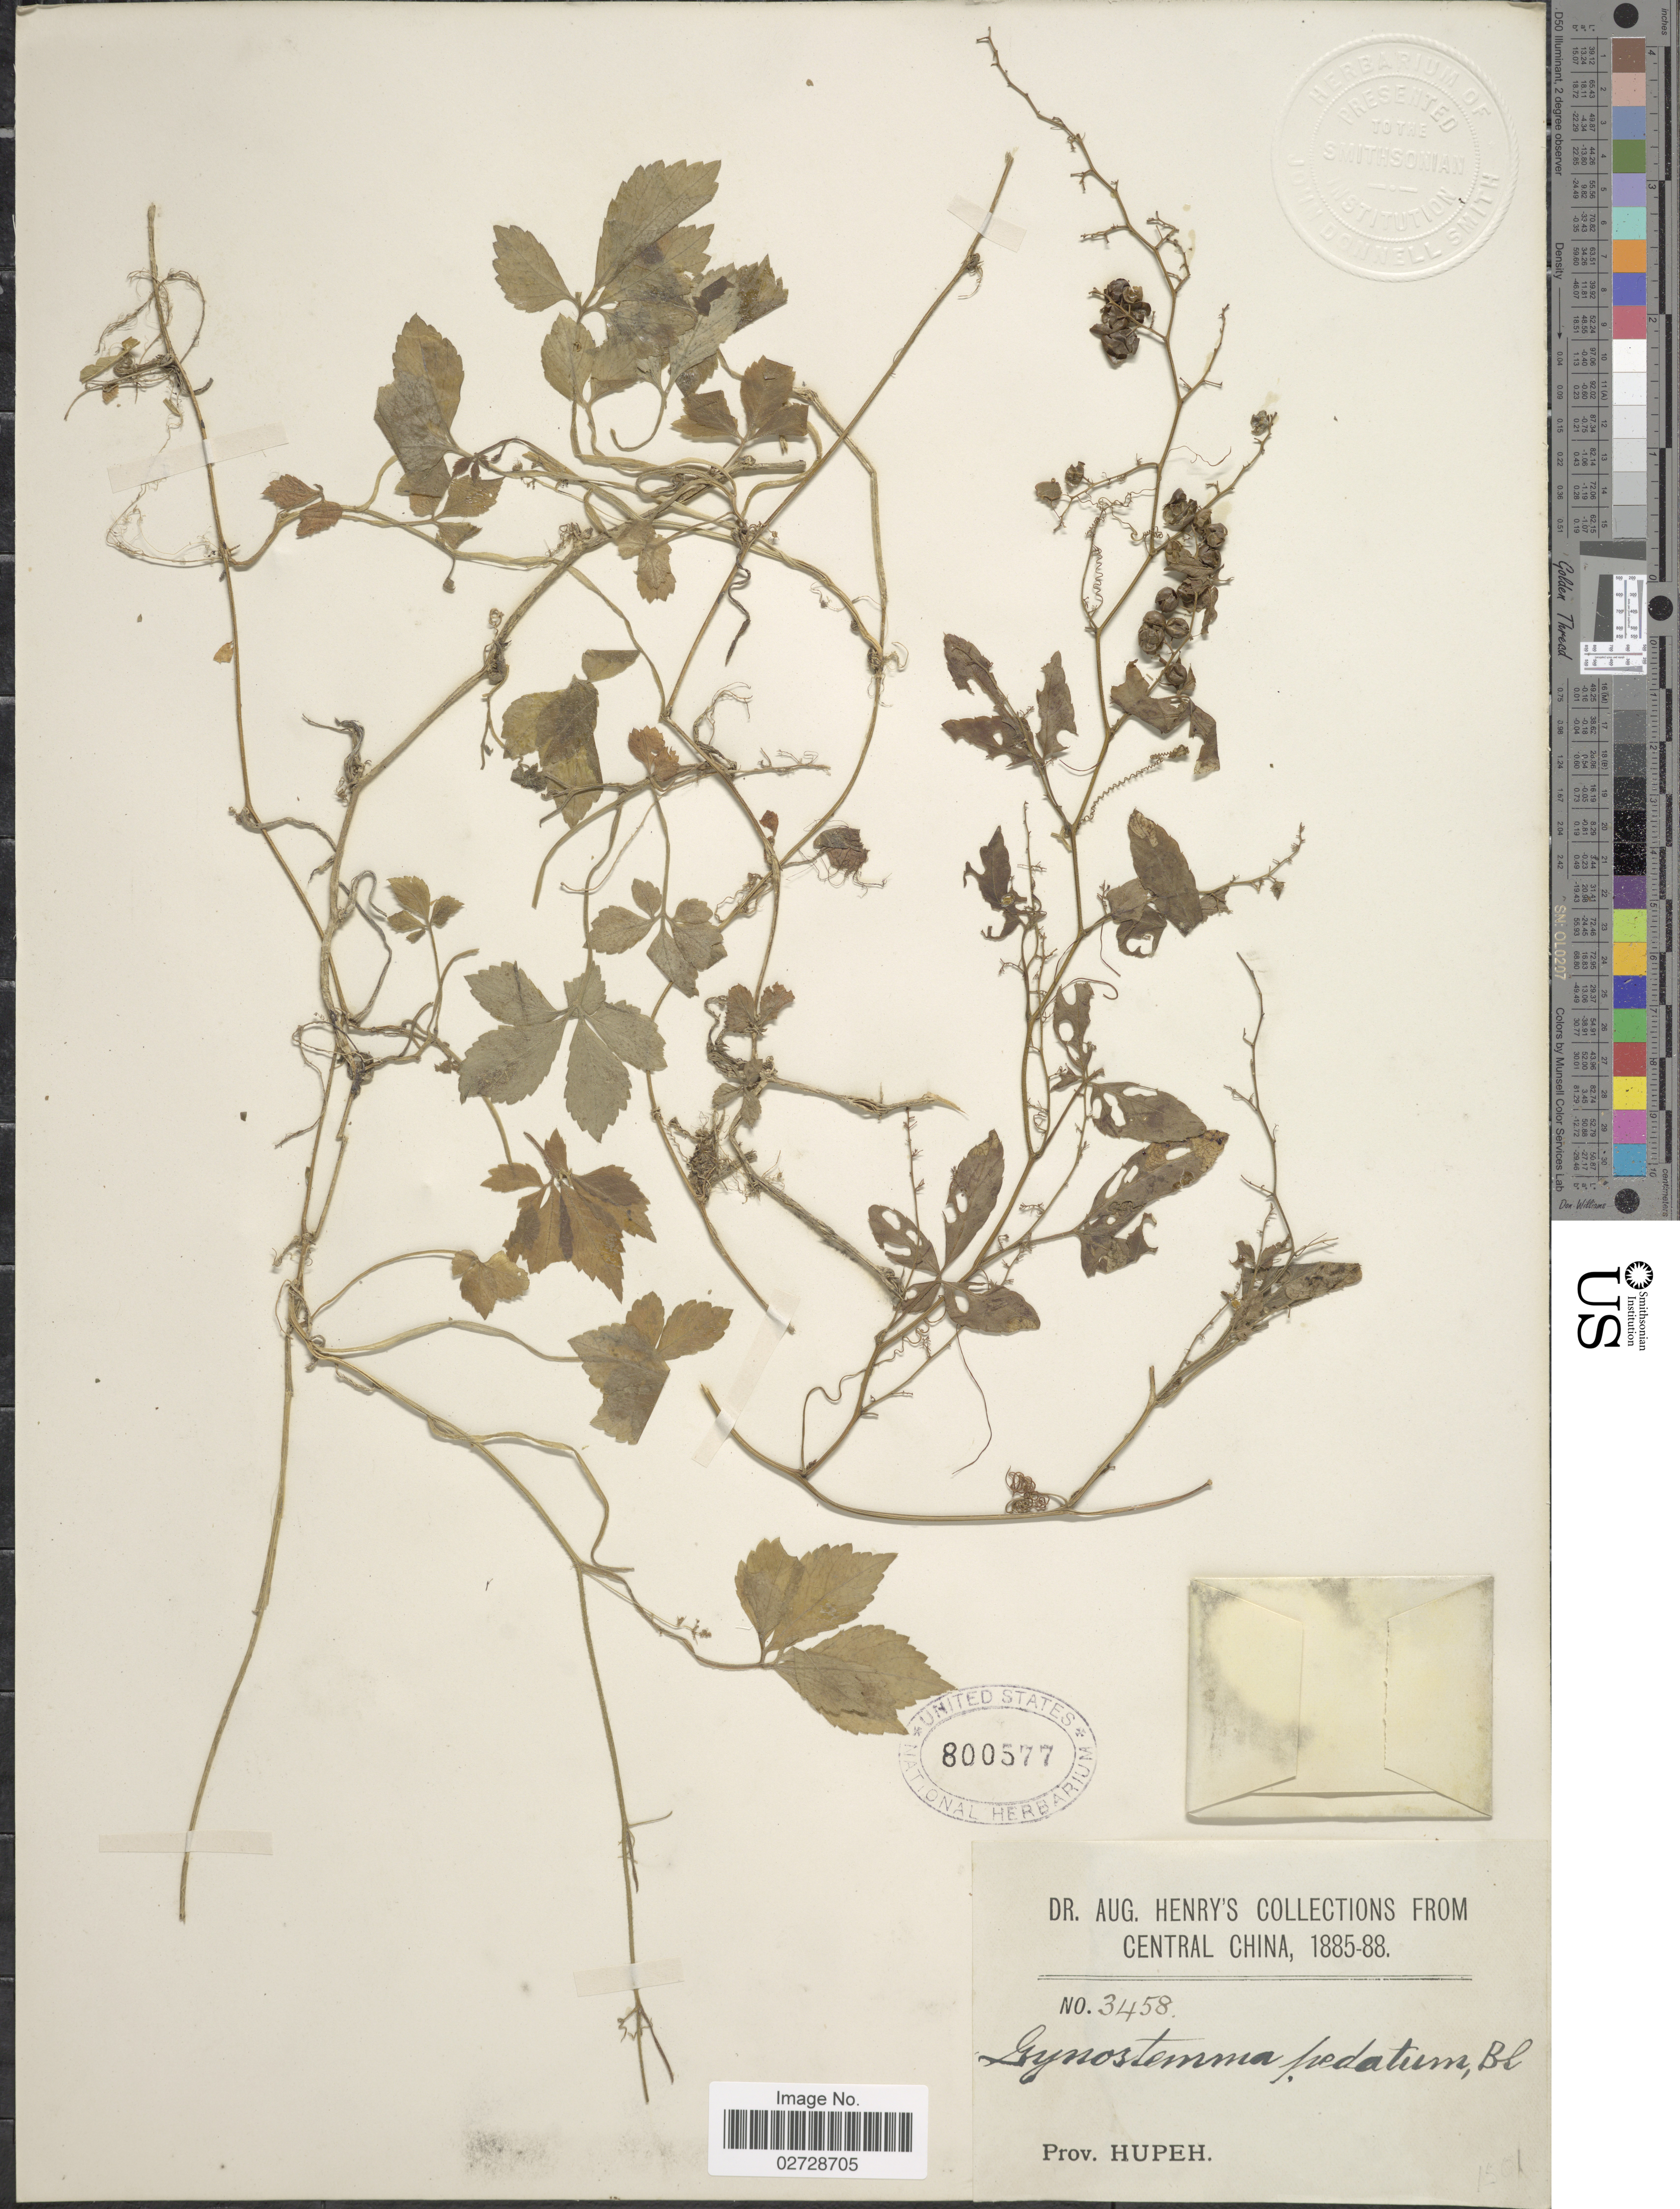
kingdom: Plantae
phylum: Tracheophyta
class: Magnoliopsida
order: Cucurbitales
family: Cucurbitaceae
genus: Gynostemma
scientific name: Gynostemma pentaphyllum var. pentaphyllum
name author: (Thunb.) Makino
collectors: A. Henry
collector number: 3458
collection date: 1885/1888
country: China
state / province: Hubei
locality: Central China. Prov. Hupeh.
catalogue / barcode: US 800577